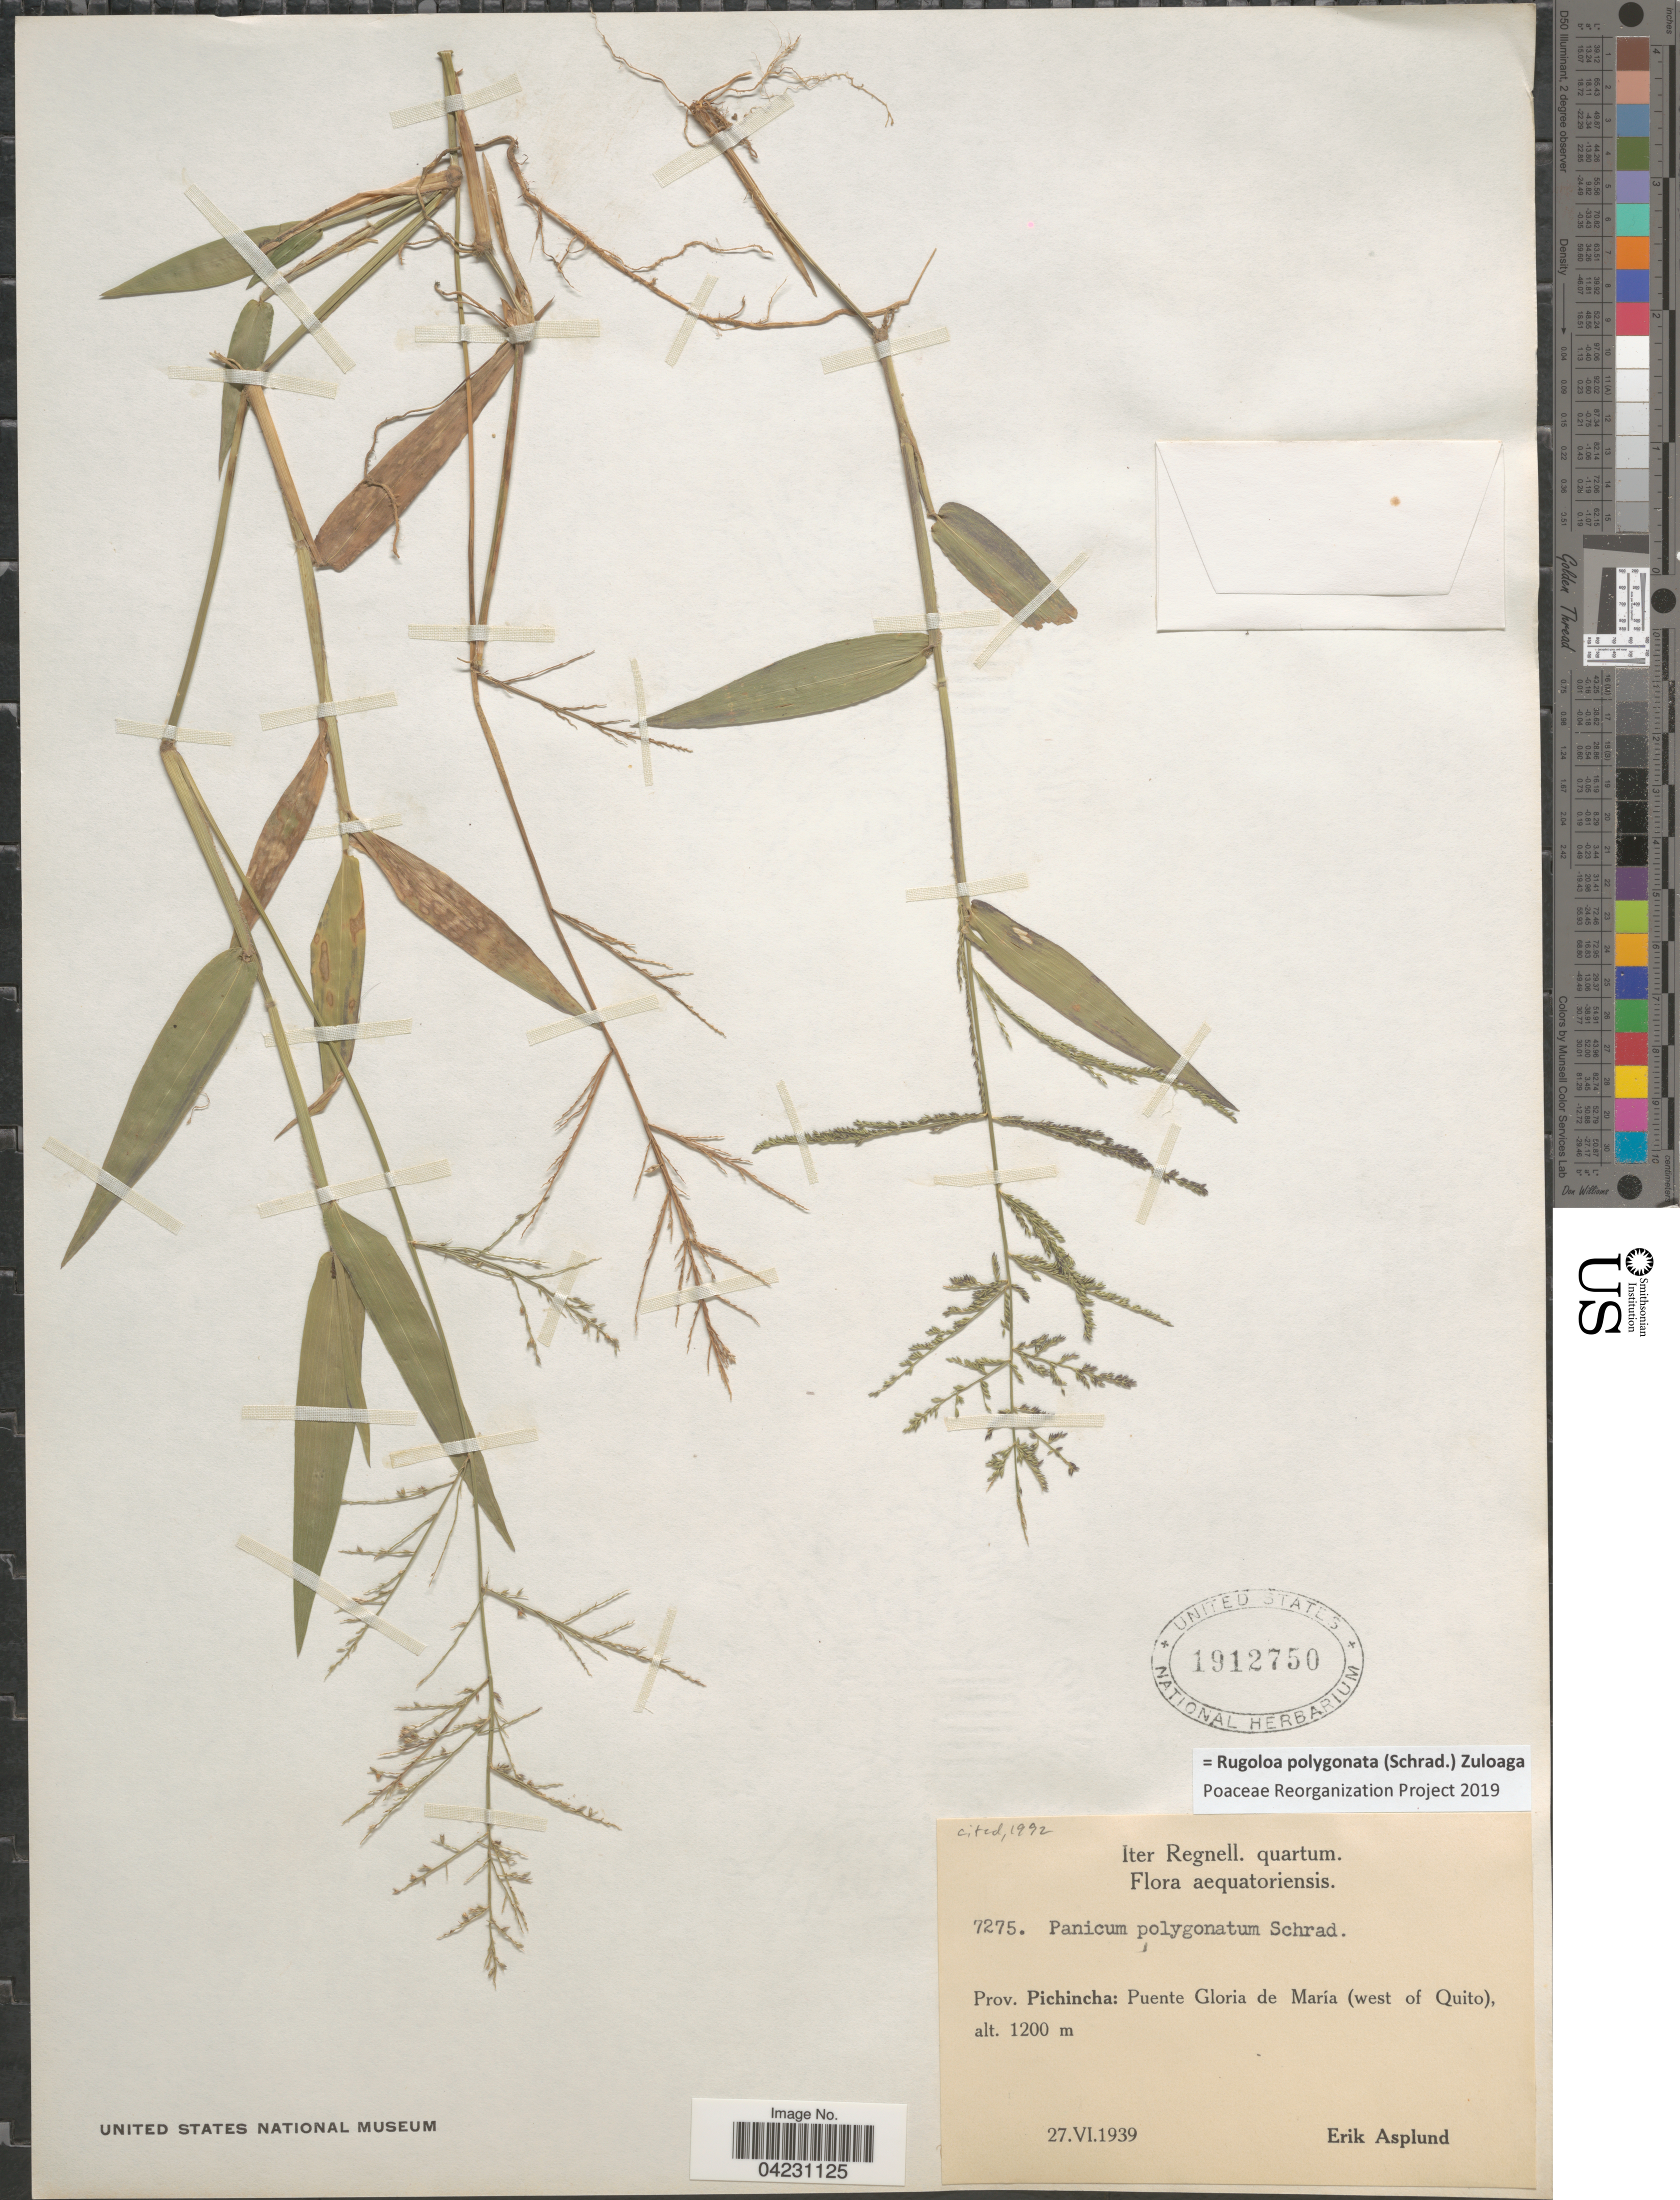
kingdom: Plantae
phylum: Tracheophyta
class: Liliopsida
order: Poales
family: Poaceae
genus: Rugoloa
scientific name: Rugoloa polygonata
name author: (Schrad.) Zuloaga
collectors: E. Asplund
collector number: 7275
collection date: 1939-06-27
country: Ecuador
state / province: Pichincha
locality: Iter Regnell. quartum. Prov. Pichincha: Puente Gloria de María (west of Quito).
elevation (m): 1200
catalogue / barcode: US 1912750